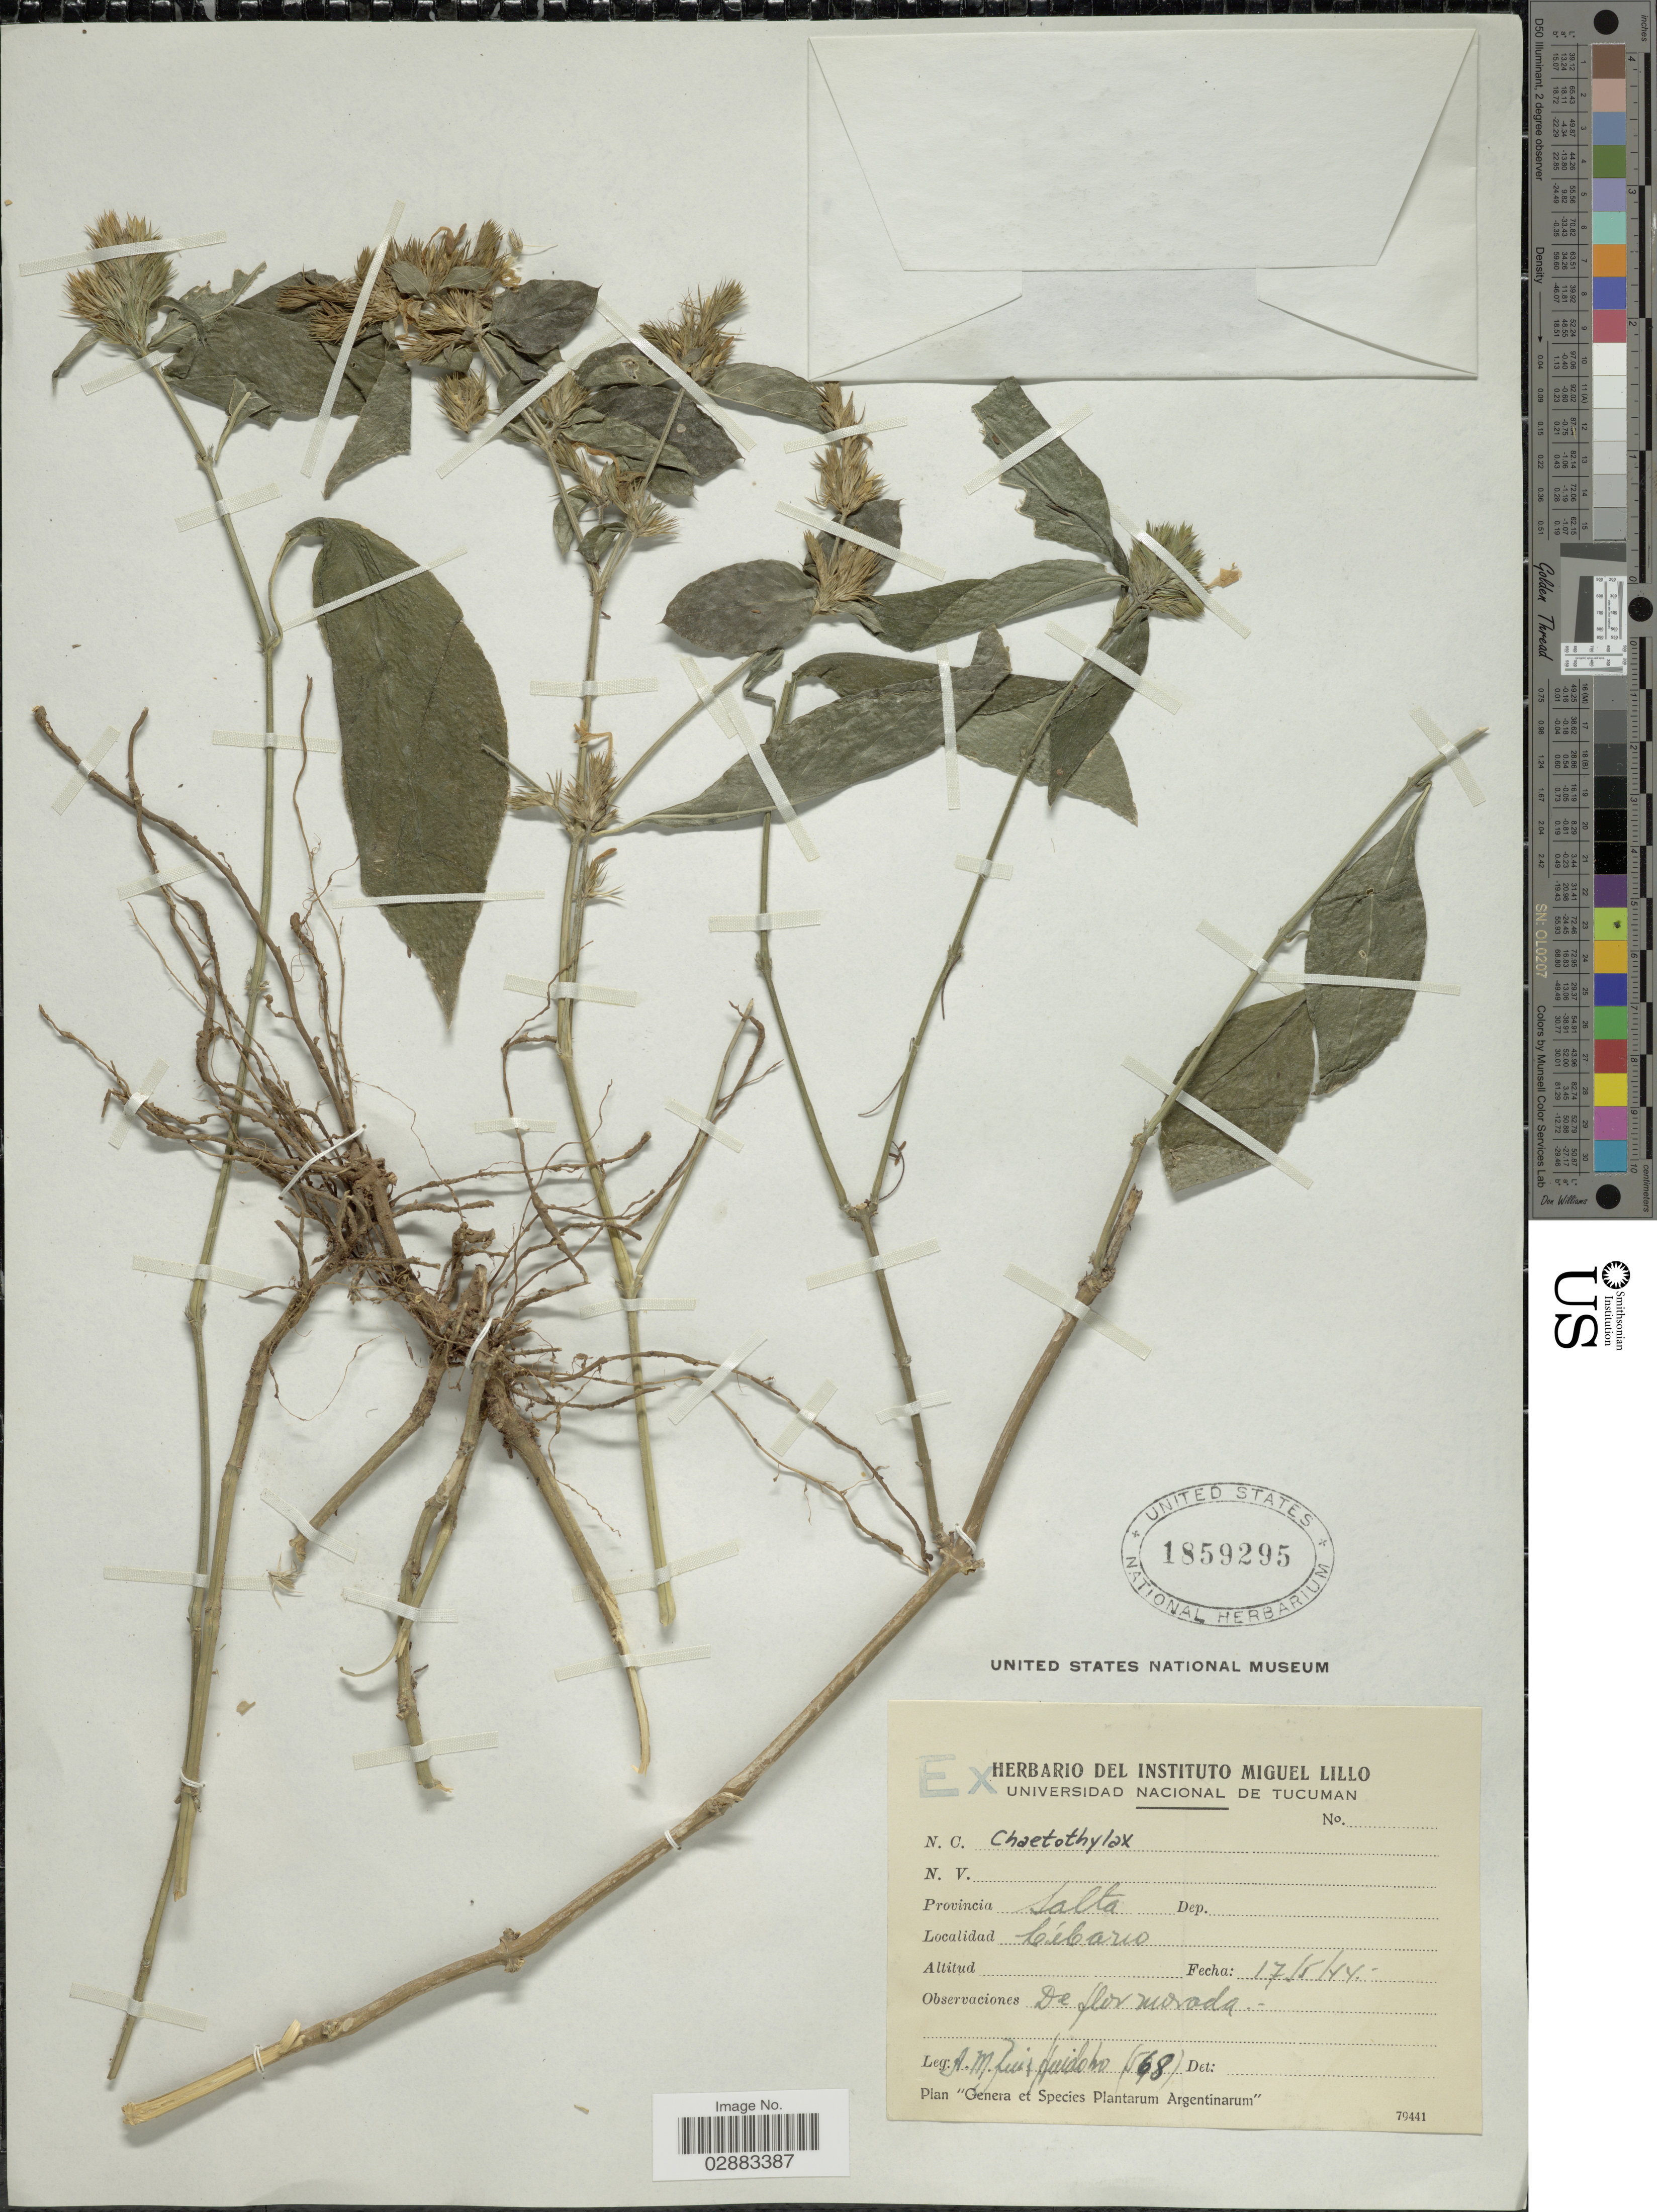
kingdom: Plantae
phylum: Tracheophyta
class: Magnoliopsida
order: Lamiales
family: Acanthaceae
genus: Justicia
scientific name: Justicia goudotii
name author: V.A.W. Graham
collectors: A. Ruiz Huidobo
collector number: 568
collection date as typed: Transcribed d/m/y: 17/5/44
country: Argentina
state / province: Salta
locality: Cébario. [interpreted]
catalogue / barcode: US 1859295